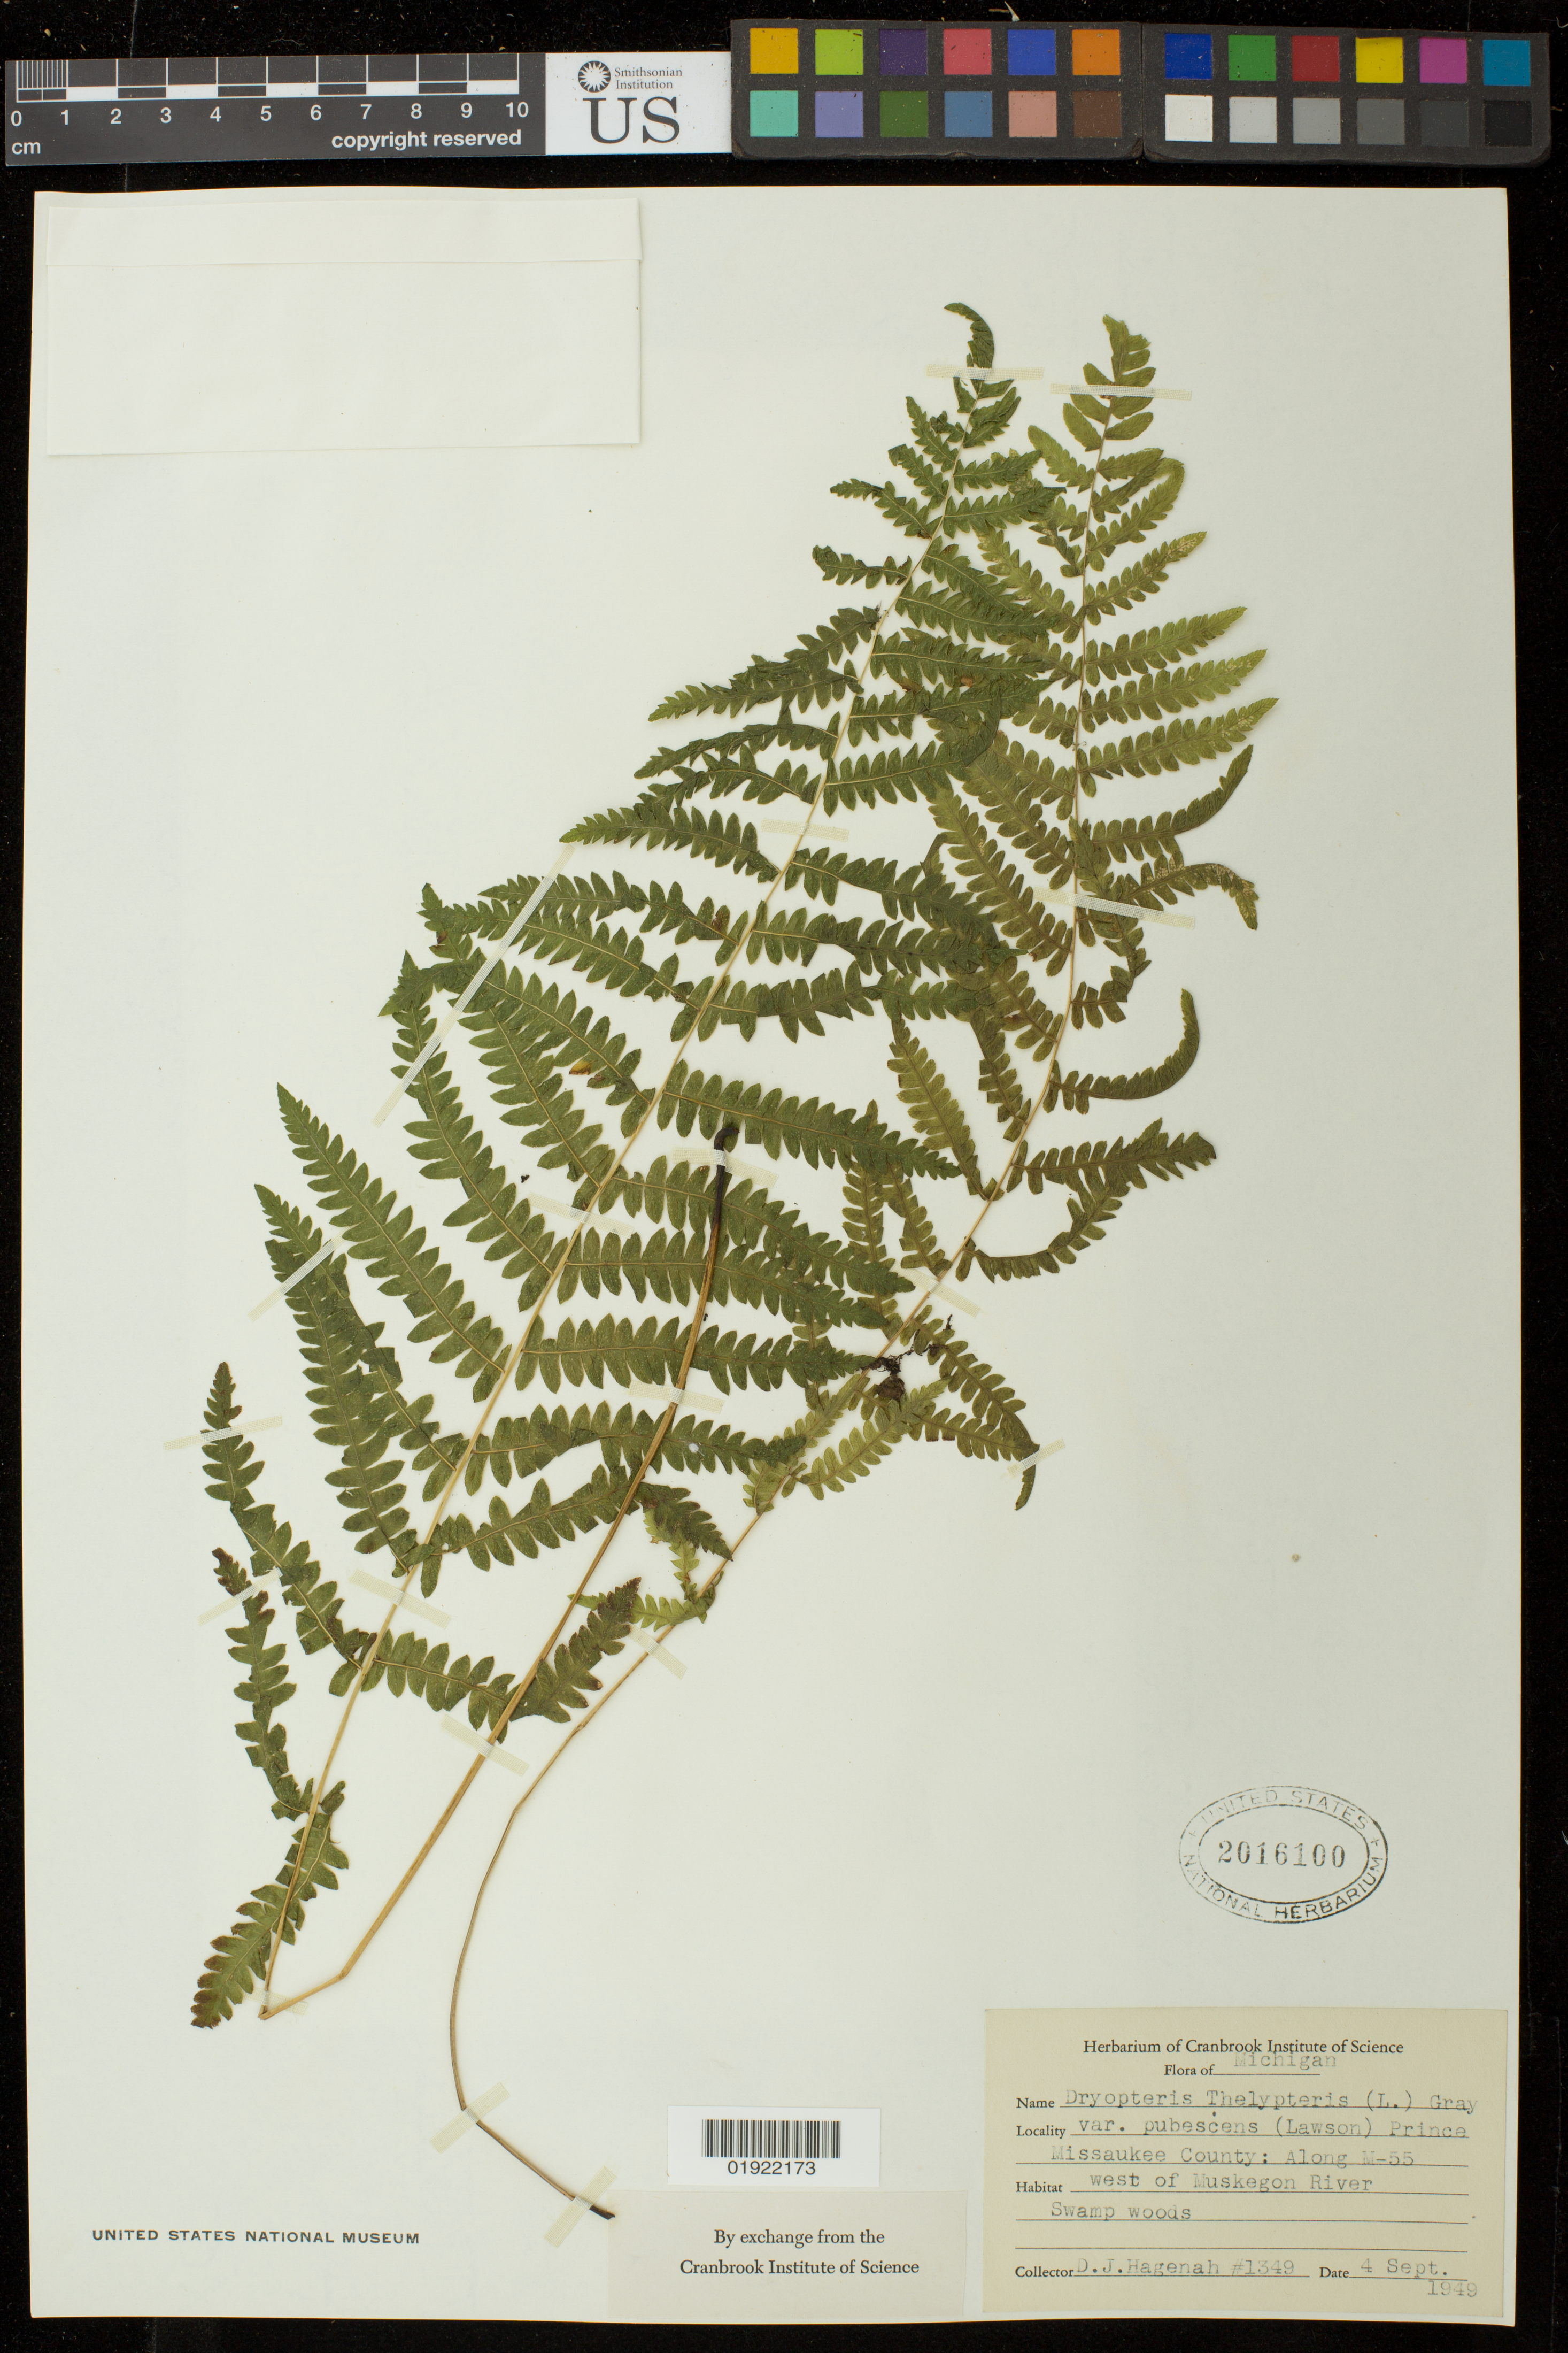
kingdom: Plantae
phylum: Tracheophyta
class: Polypodiopsida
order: Polypodiales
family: Thelypteridaceae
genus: Thelypteris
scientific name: Thelypteris palustris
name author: (Salisb.) Schott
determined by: Schott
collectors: D. Hagenah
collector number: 1349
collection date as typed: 4 Sep 1949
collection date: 1949-09-04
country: United States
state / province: Michigan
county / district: Missaukee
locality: along M-55 west of Muskegon River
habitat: swamp woods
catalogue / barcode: US 2016100